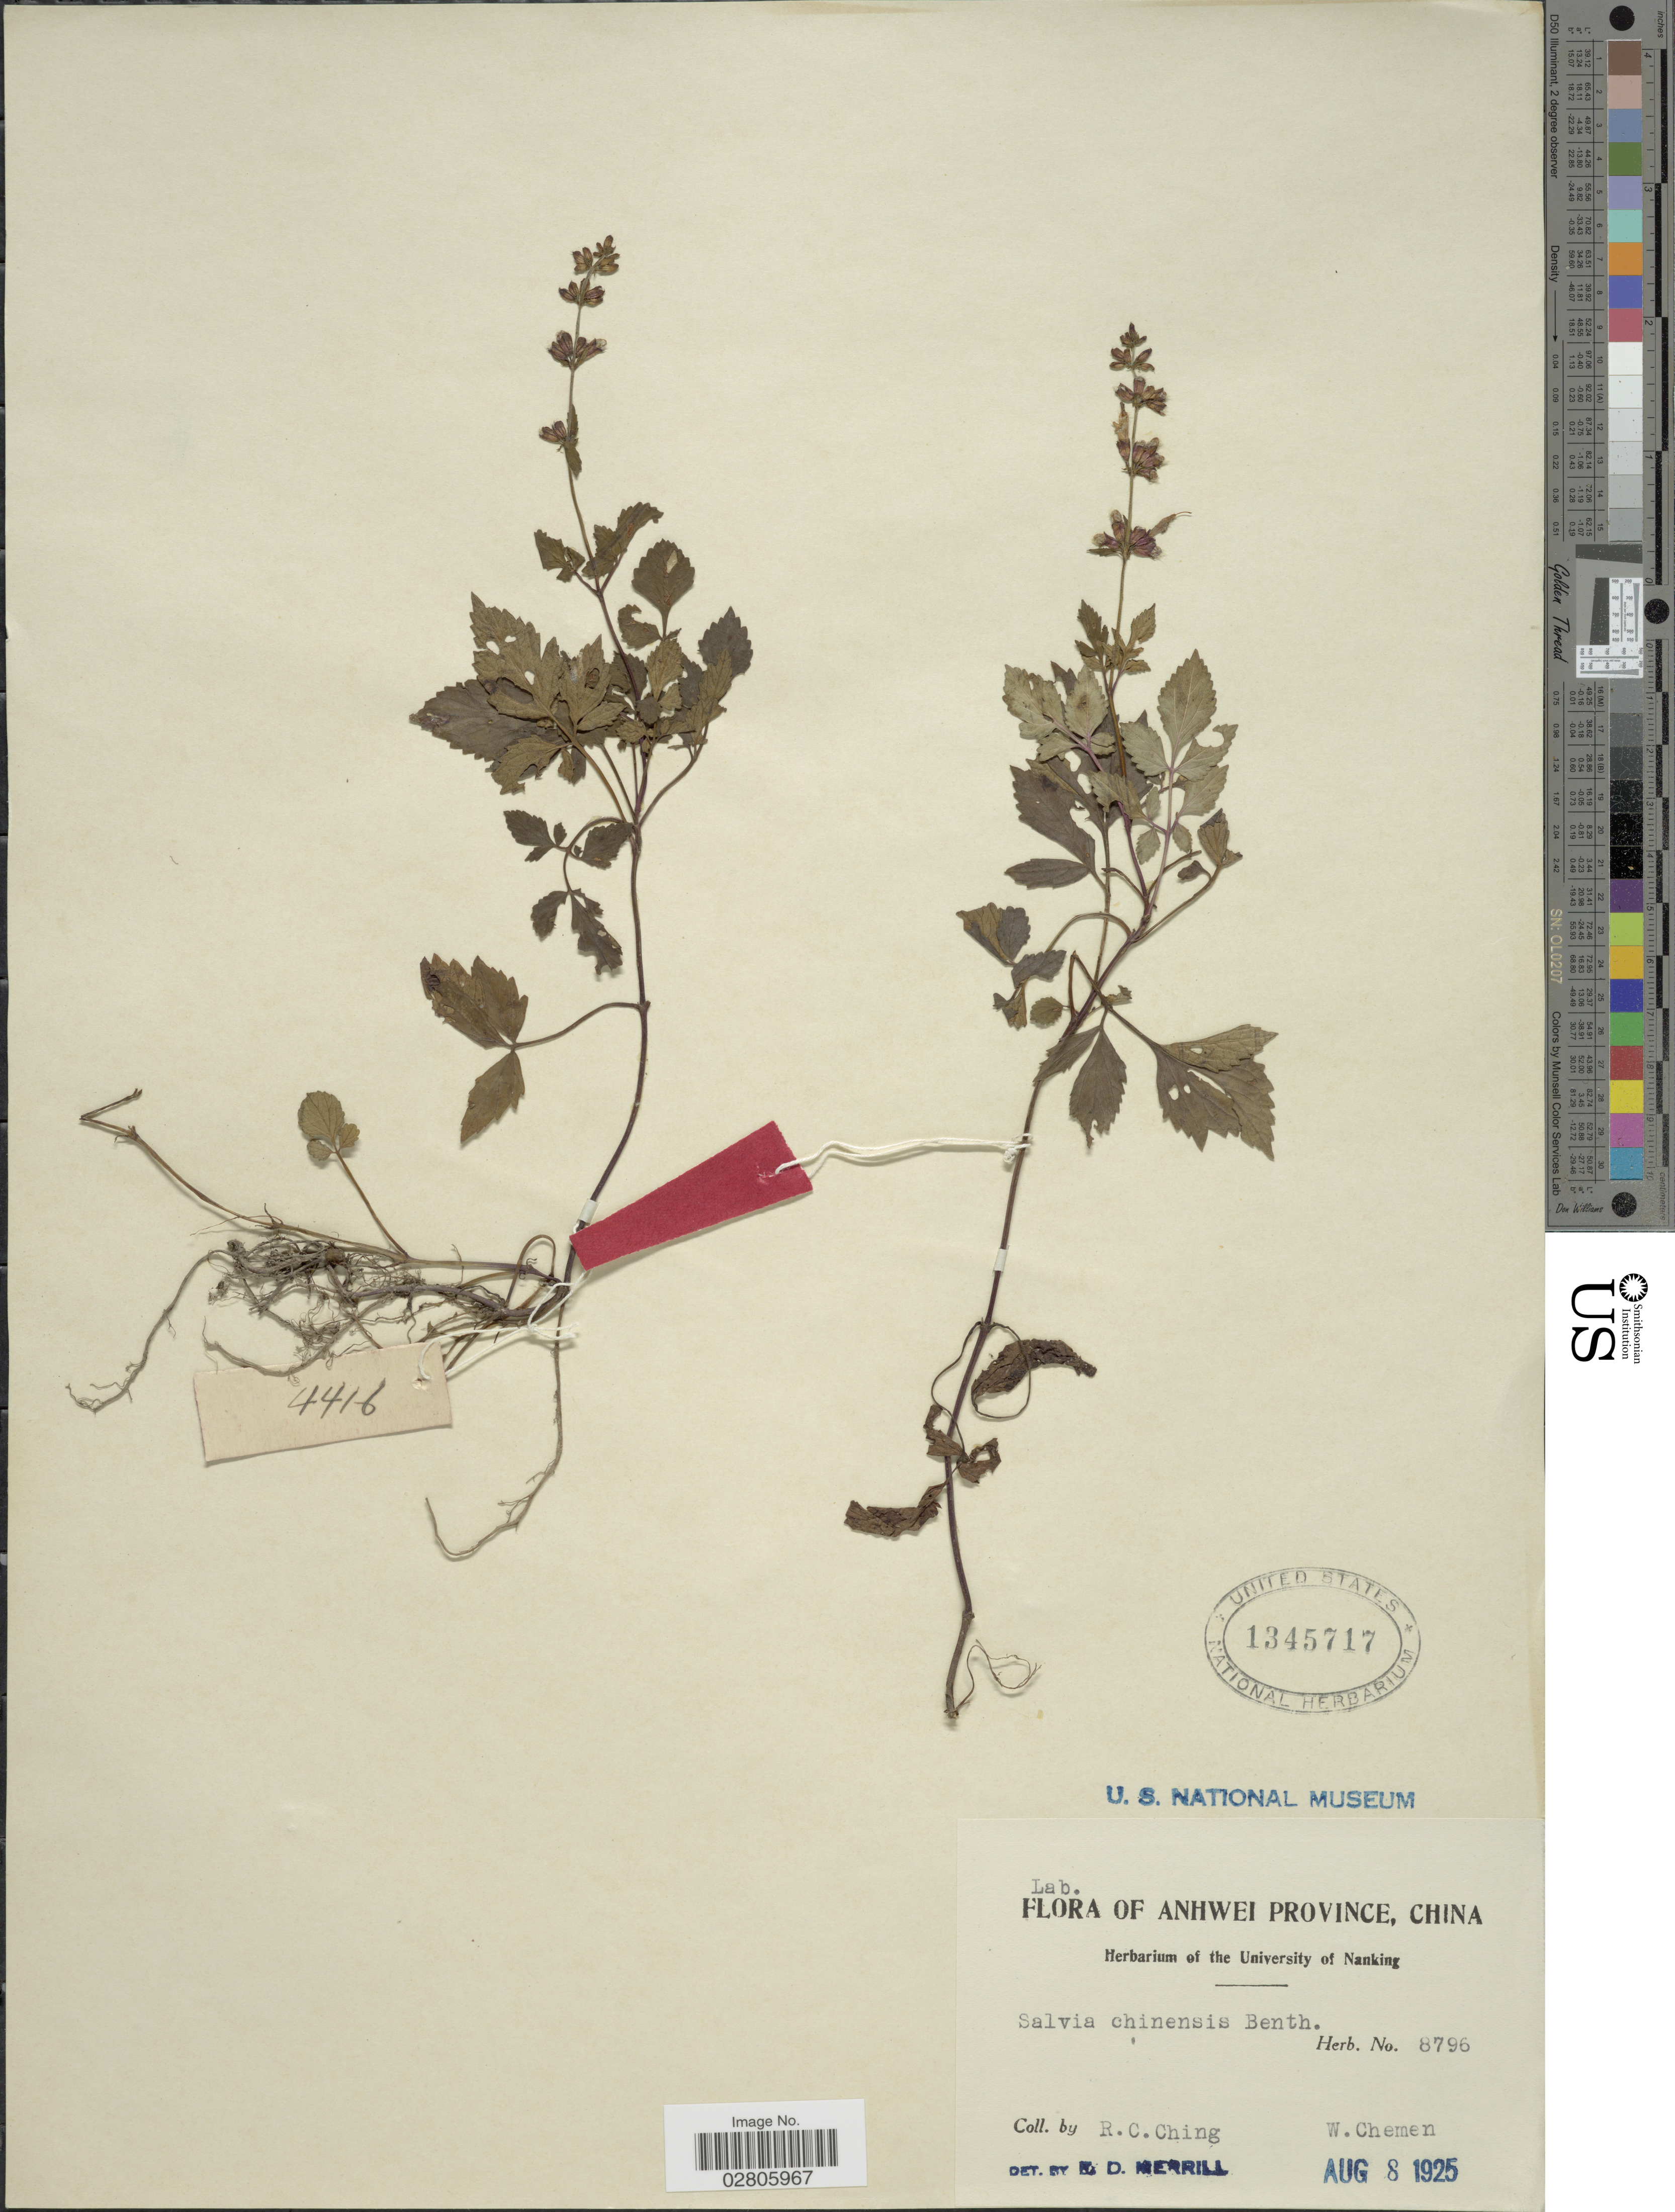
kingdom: Plantae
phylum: Tracheophyta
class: Magnoliopsida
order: Lamiales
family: Lamiaceae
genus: Salvia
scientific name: Salvia chinensis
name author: Benth.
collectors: R. C. Ching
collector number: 8796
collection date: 1925-08-08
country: China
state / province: Anhui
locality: Anhwei Province, W. Chemen.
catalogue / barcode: US 1345717